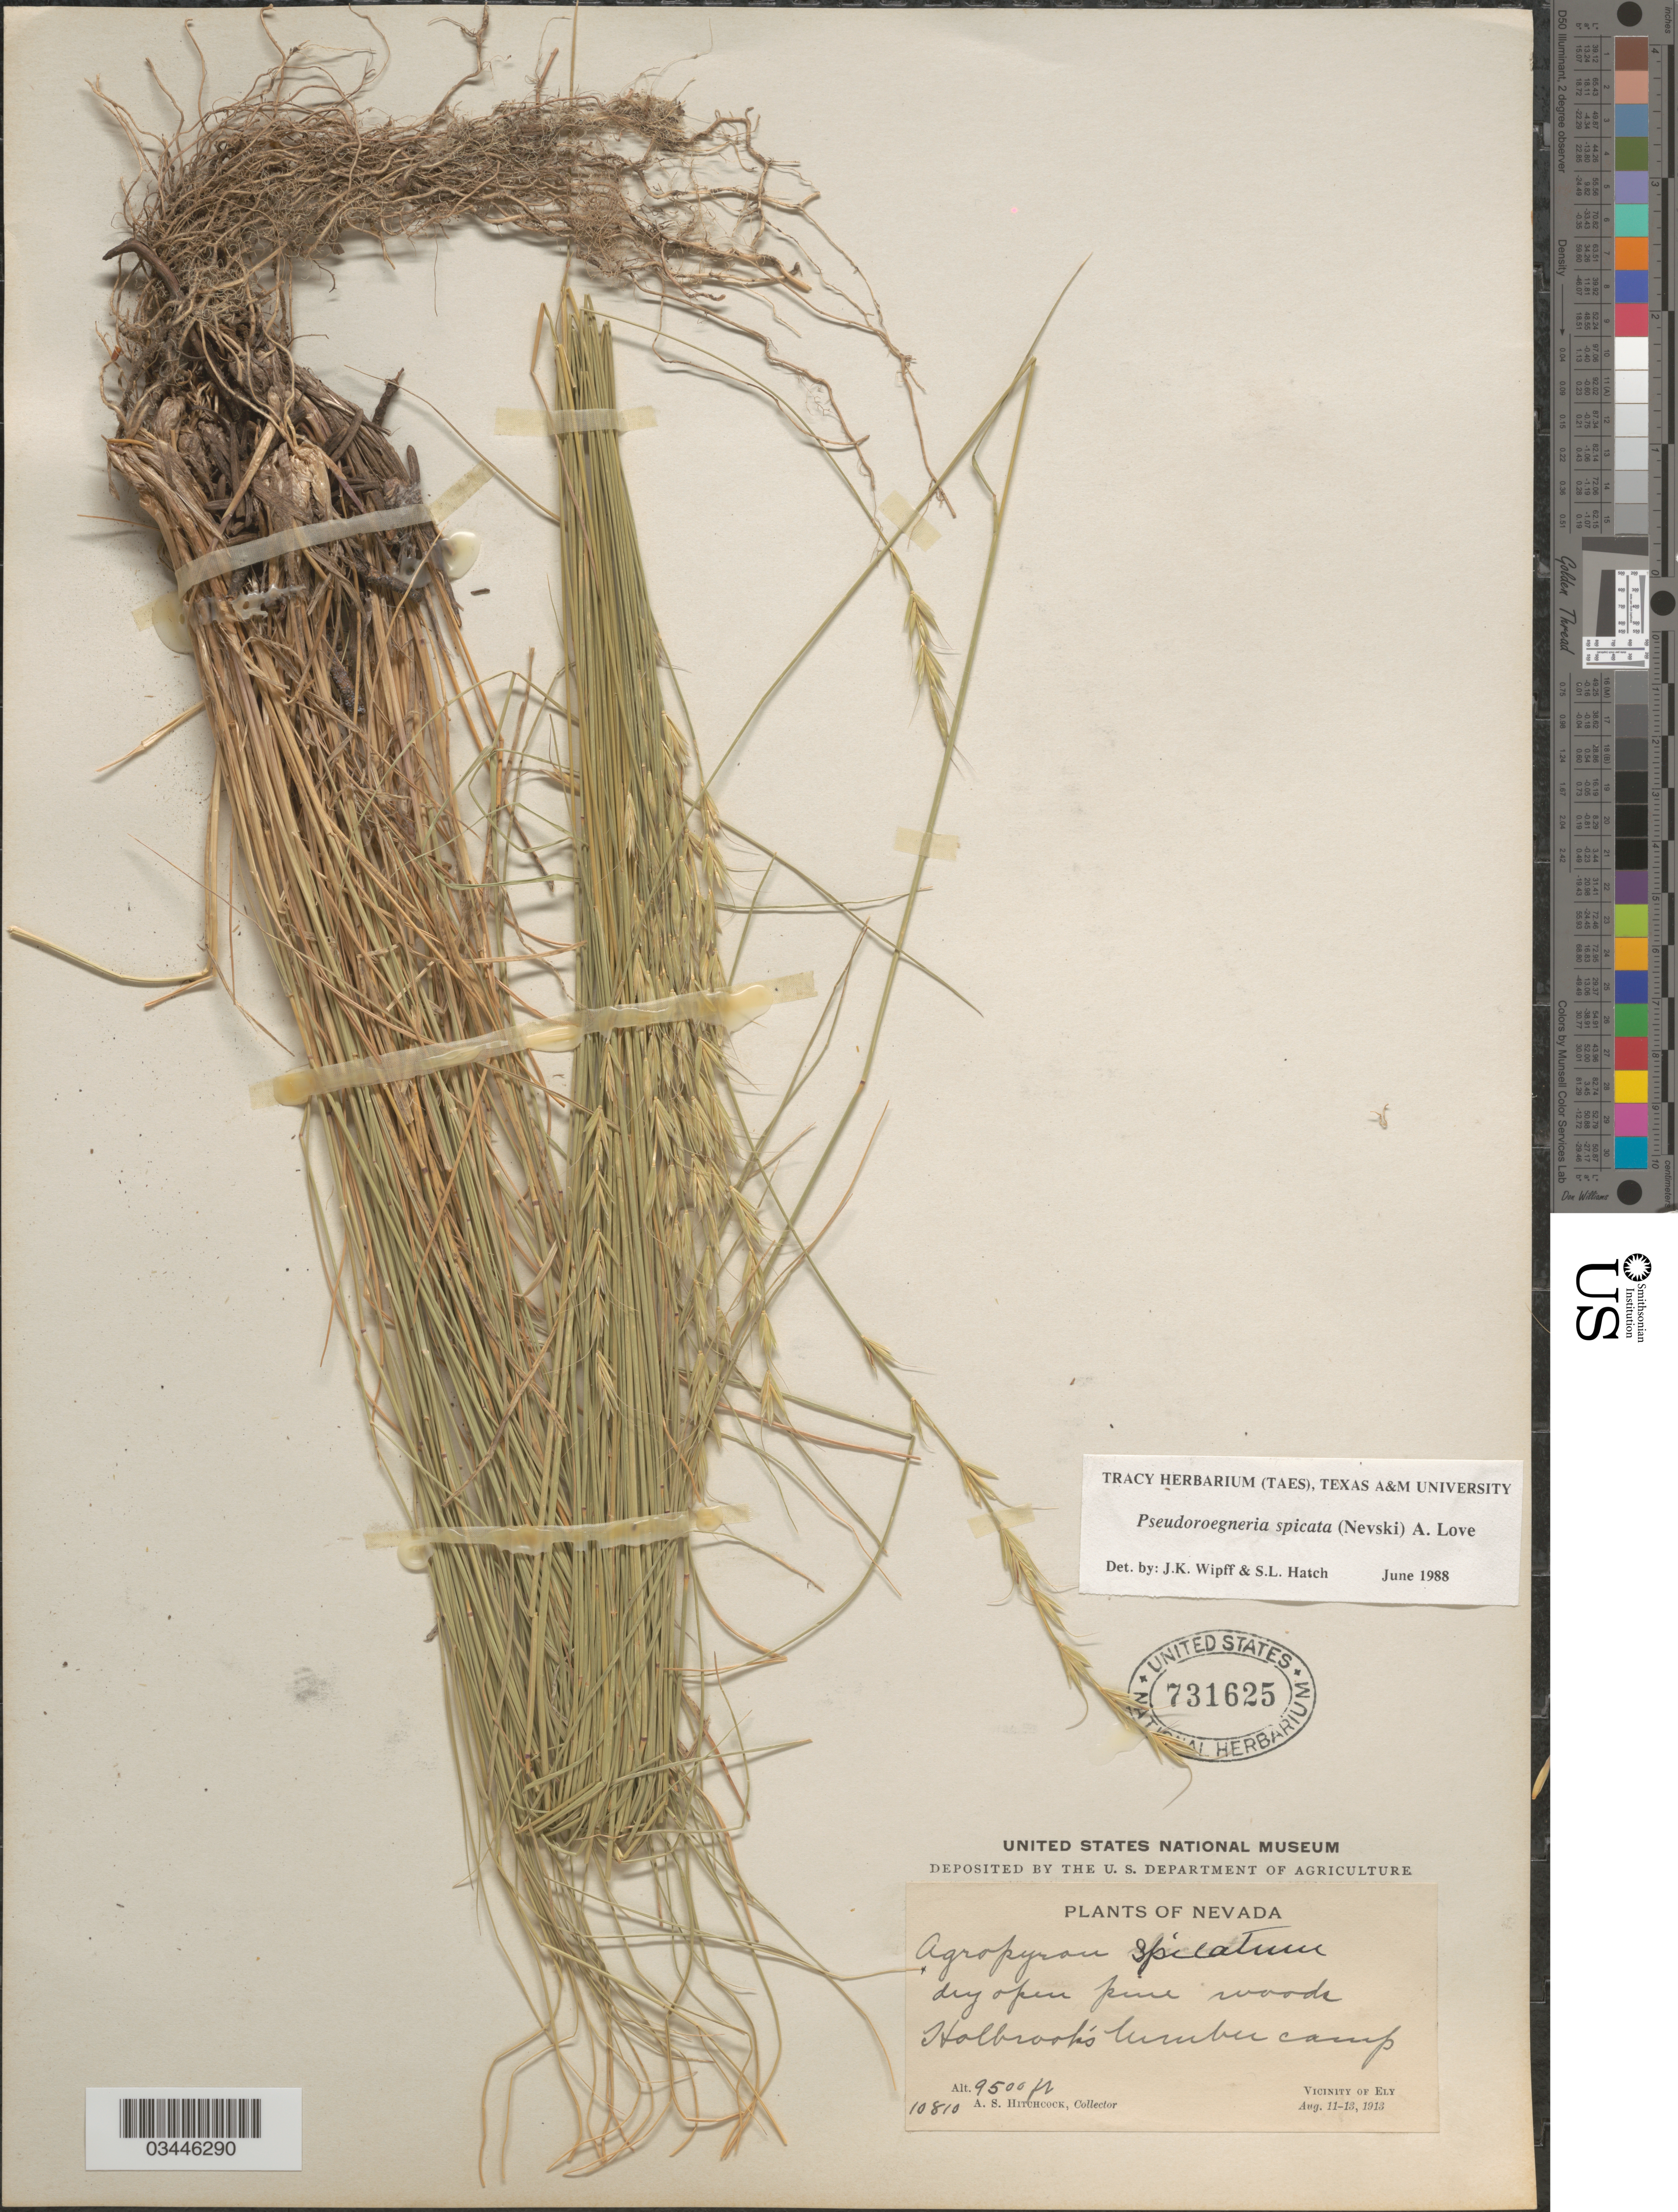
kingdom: Plantae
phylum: Tracheophyta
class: Liliopsida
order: Poales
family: Poaceae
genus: Pseudoroegneria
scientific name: Pseudoroegneria spicata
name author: (Pursh) Á. Löve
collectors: A. S. Hitchcock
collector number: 10810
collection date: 1913-08-11/1913-08-13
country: United States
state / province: Nevada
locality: Dry open pine woods Holbrook's lumber camp. Vicinity of Ely.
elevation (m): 2896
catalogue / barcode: US 731625